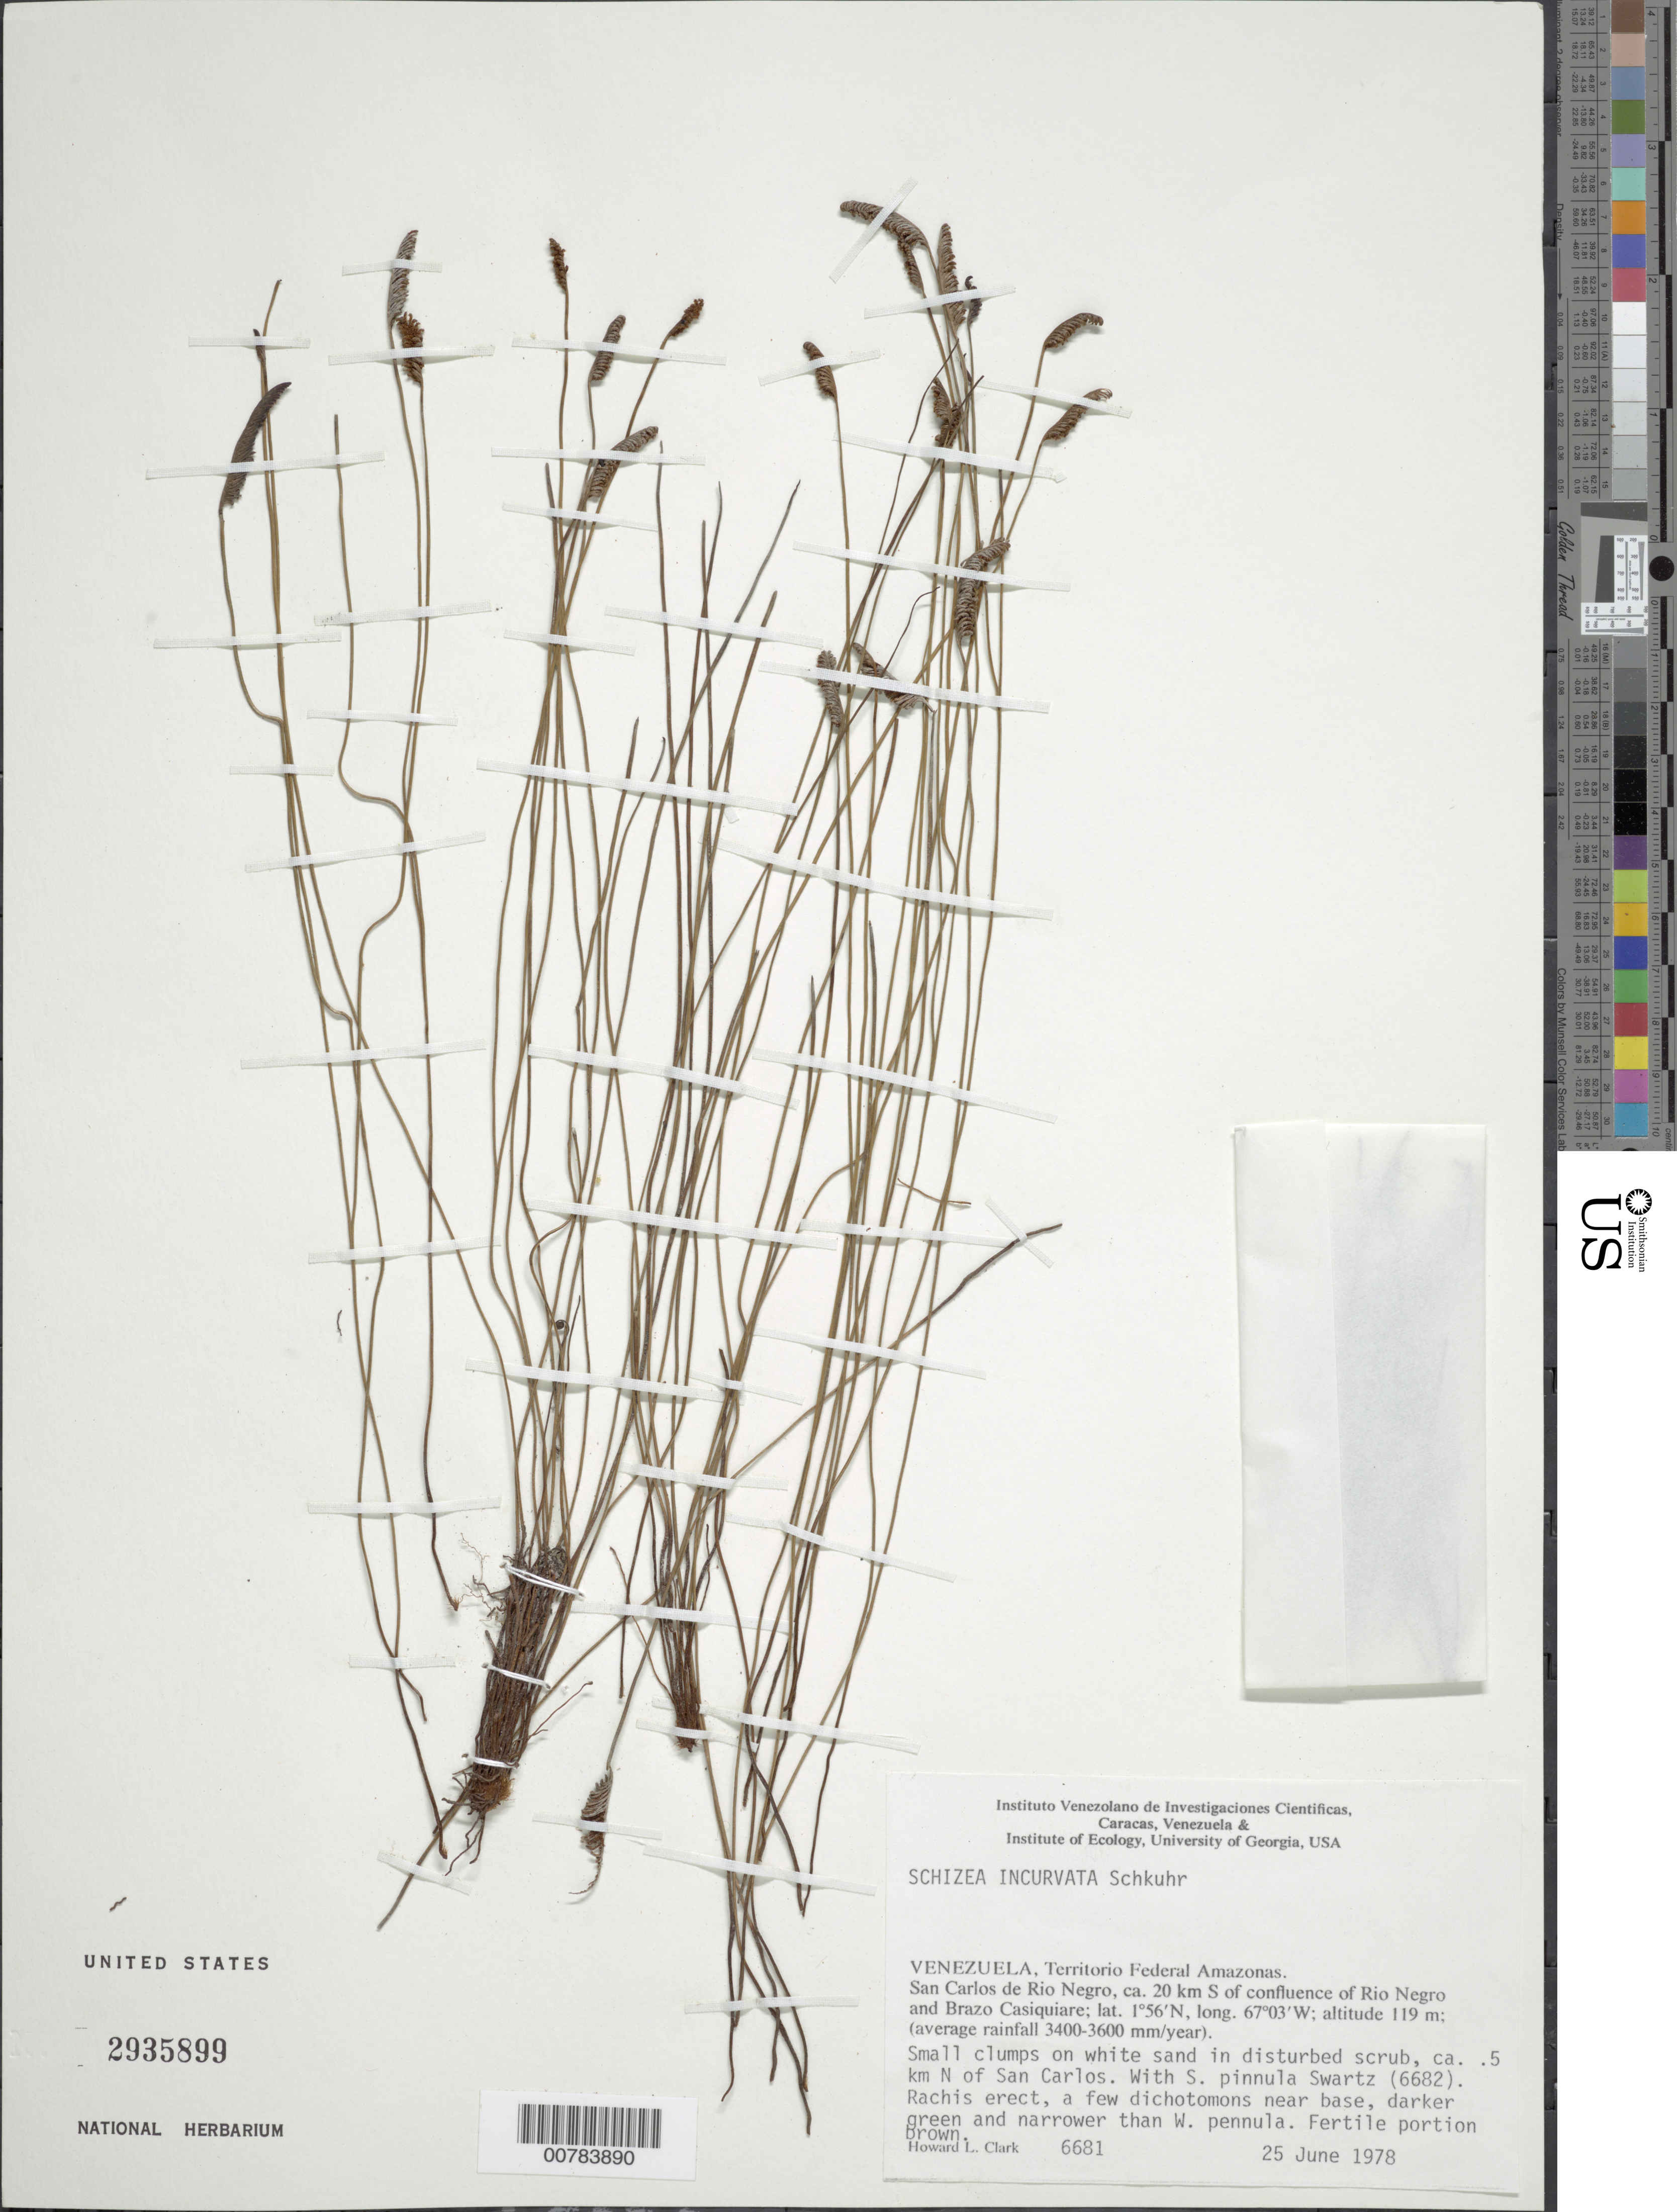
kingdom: Plantae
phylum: Tracheophyta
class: Polypodiopsida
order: Schizaeales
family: Schizaeaceae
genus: Schizaea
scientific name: Schizaea incurvata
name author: Schkuhr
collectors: H. L. Clark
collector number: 6681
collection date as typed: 25-Jun-78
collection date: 1978-06-25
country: Venezuela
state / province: Amazonas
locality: San Carlos de Río Negro, ca. 20 km S of confluence of Río Negro and Brazo Casiquiare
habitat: White sand in disturbed scrub,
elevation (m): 119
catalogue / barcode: US 2935899